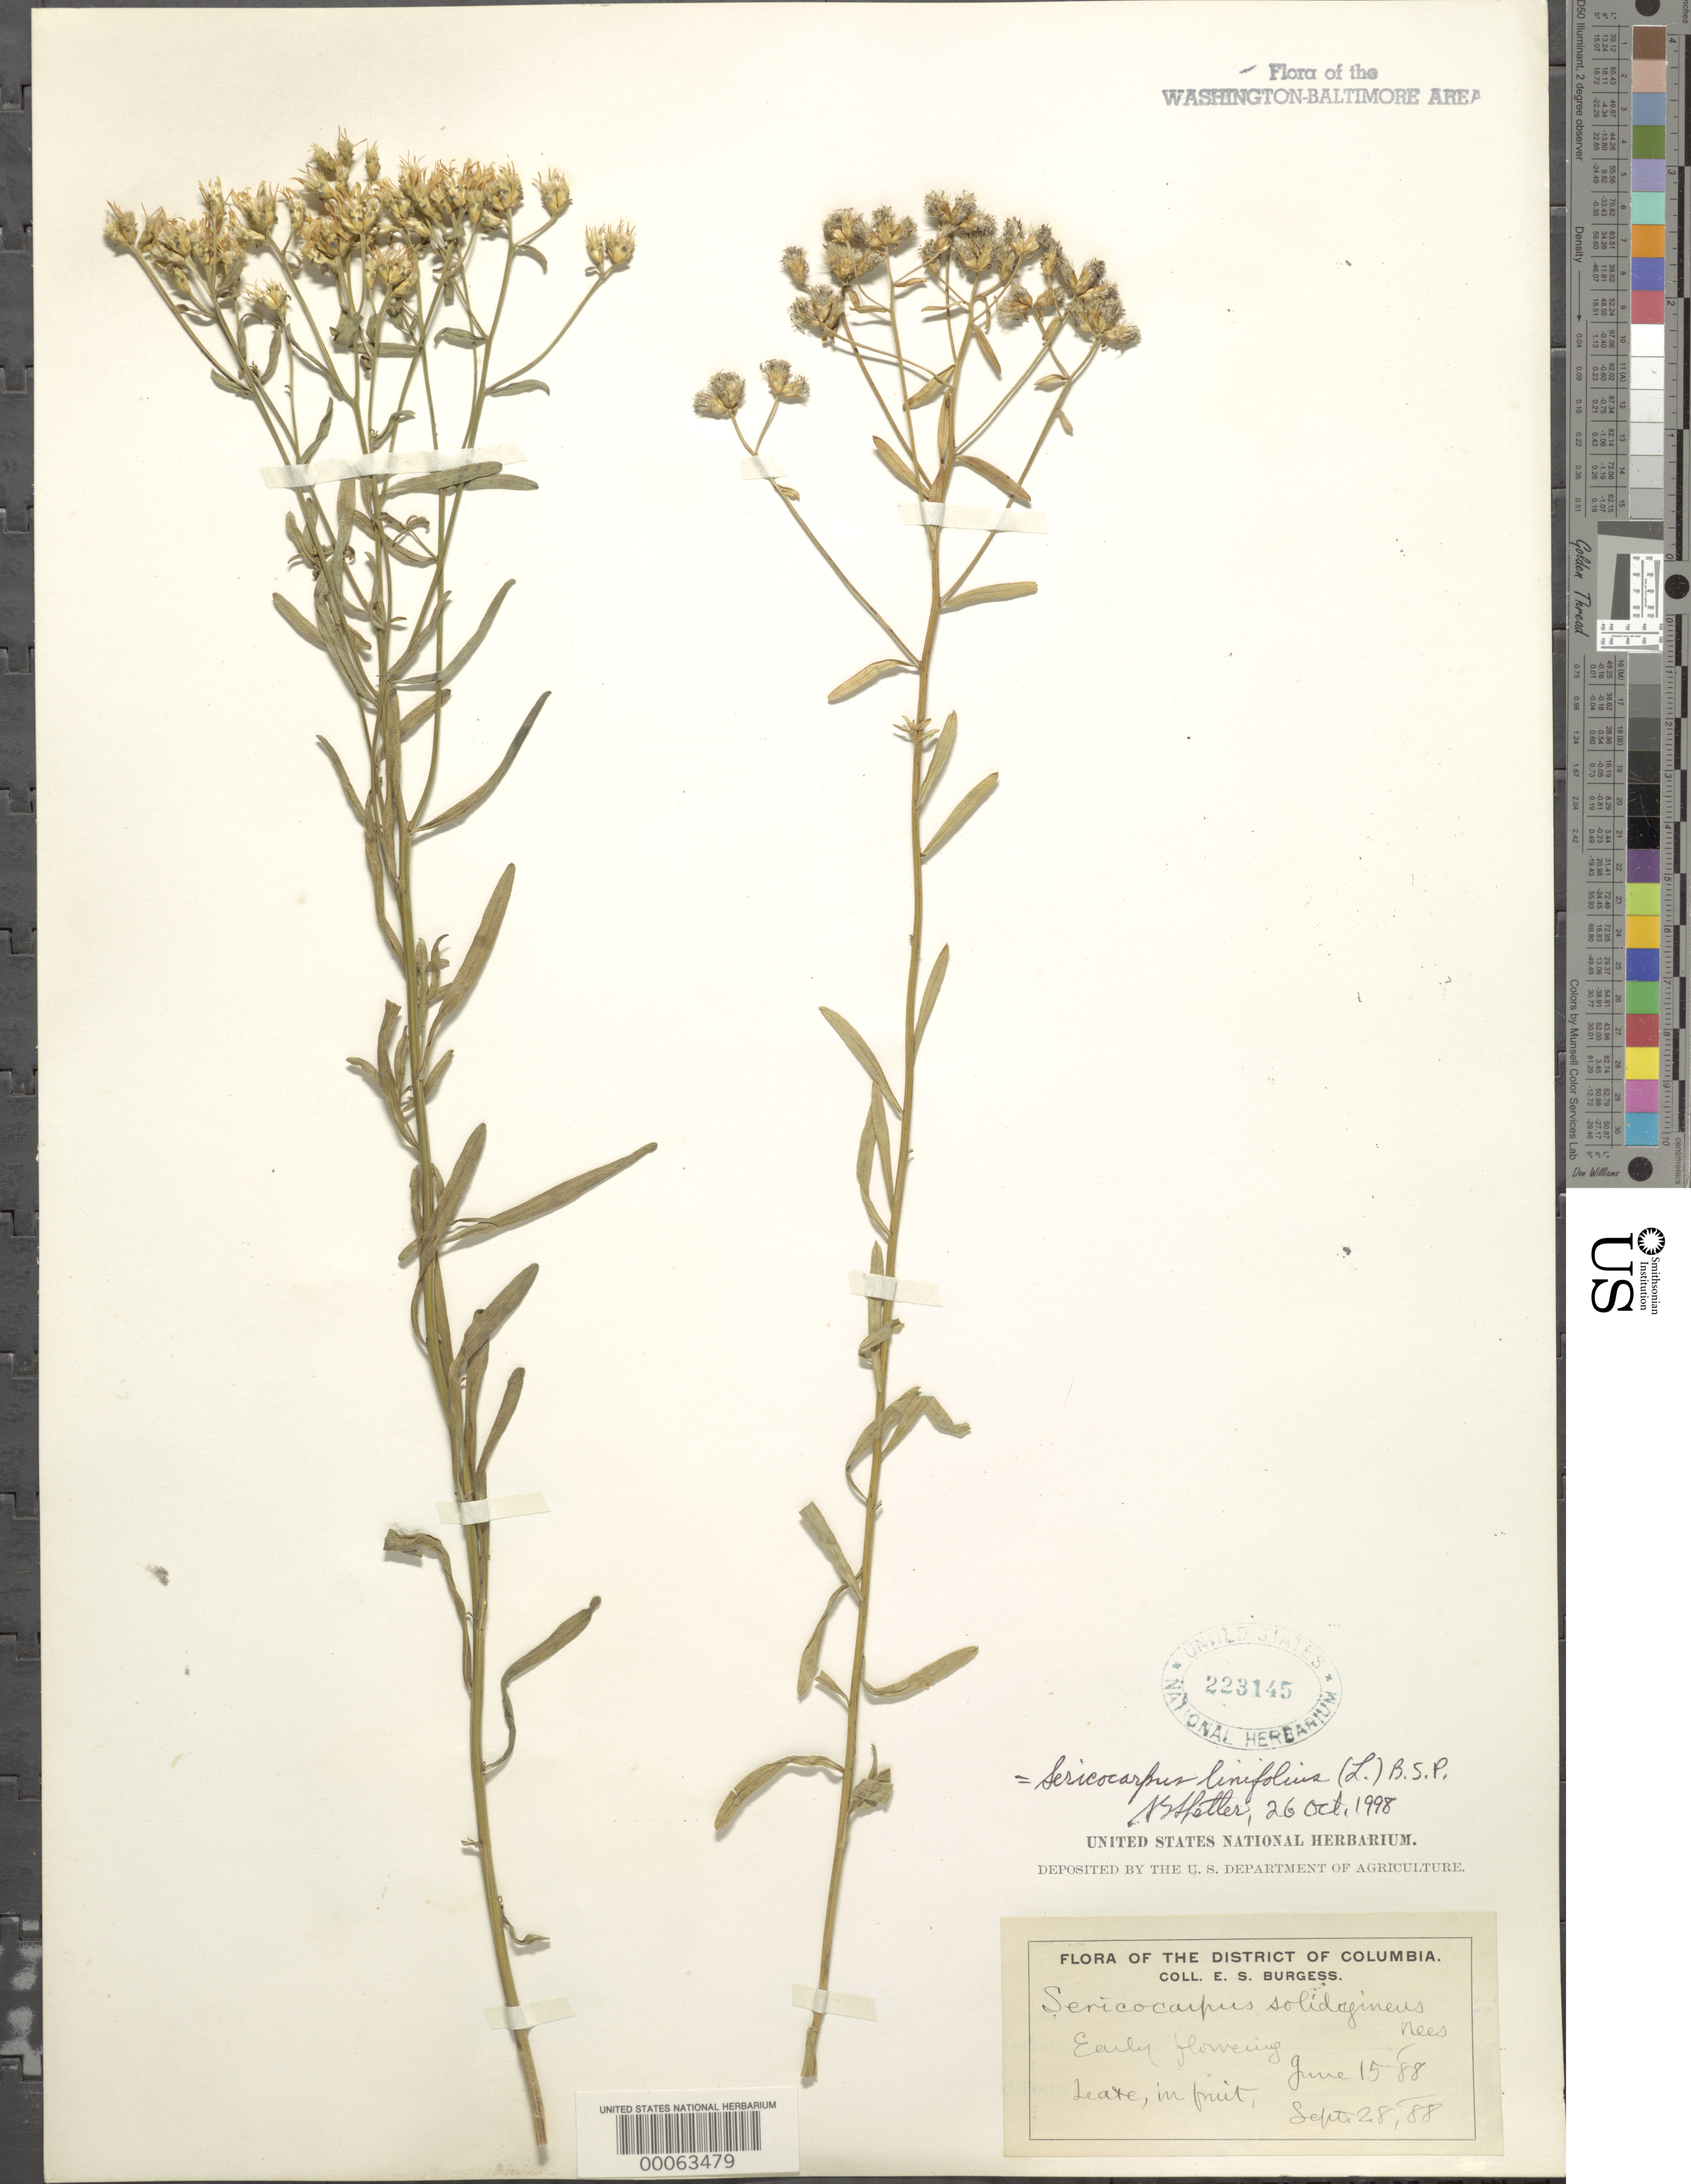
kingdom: Plantae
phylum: Tracheophyta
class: Magnoliopsida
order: Asterales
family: Asteraceae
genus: Sericocarpus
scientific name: Sericocarpus linifolius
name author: (L.) Britton, Stearns & Poggenb.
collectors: E. Burgess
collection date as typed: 15 Jun 1888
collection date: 1888-06-15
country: United States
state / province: District of Columbia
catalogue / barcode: US 223145